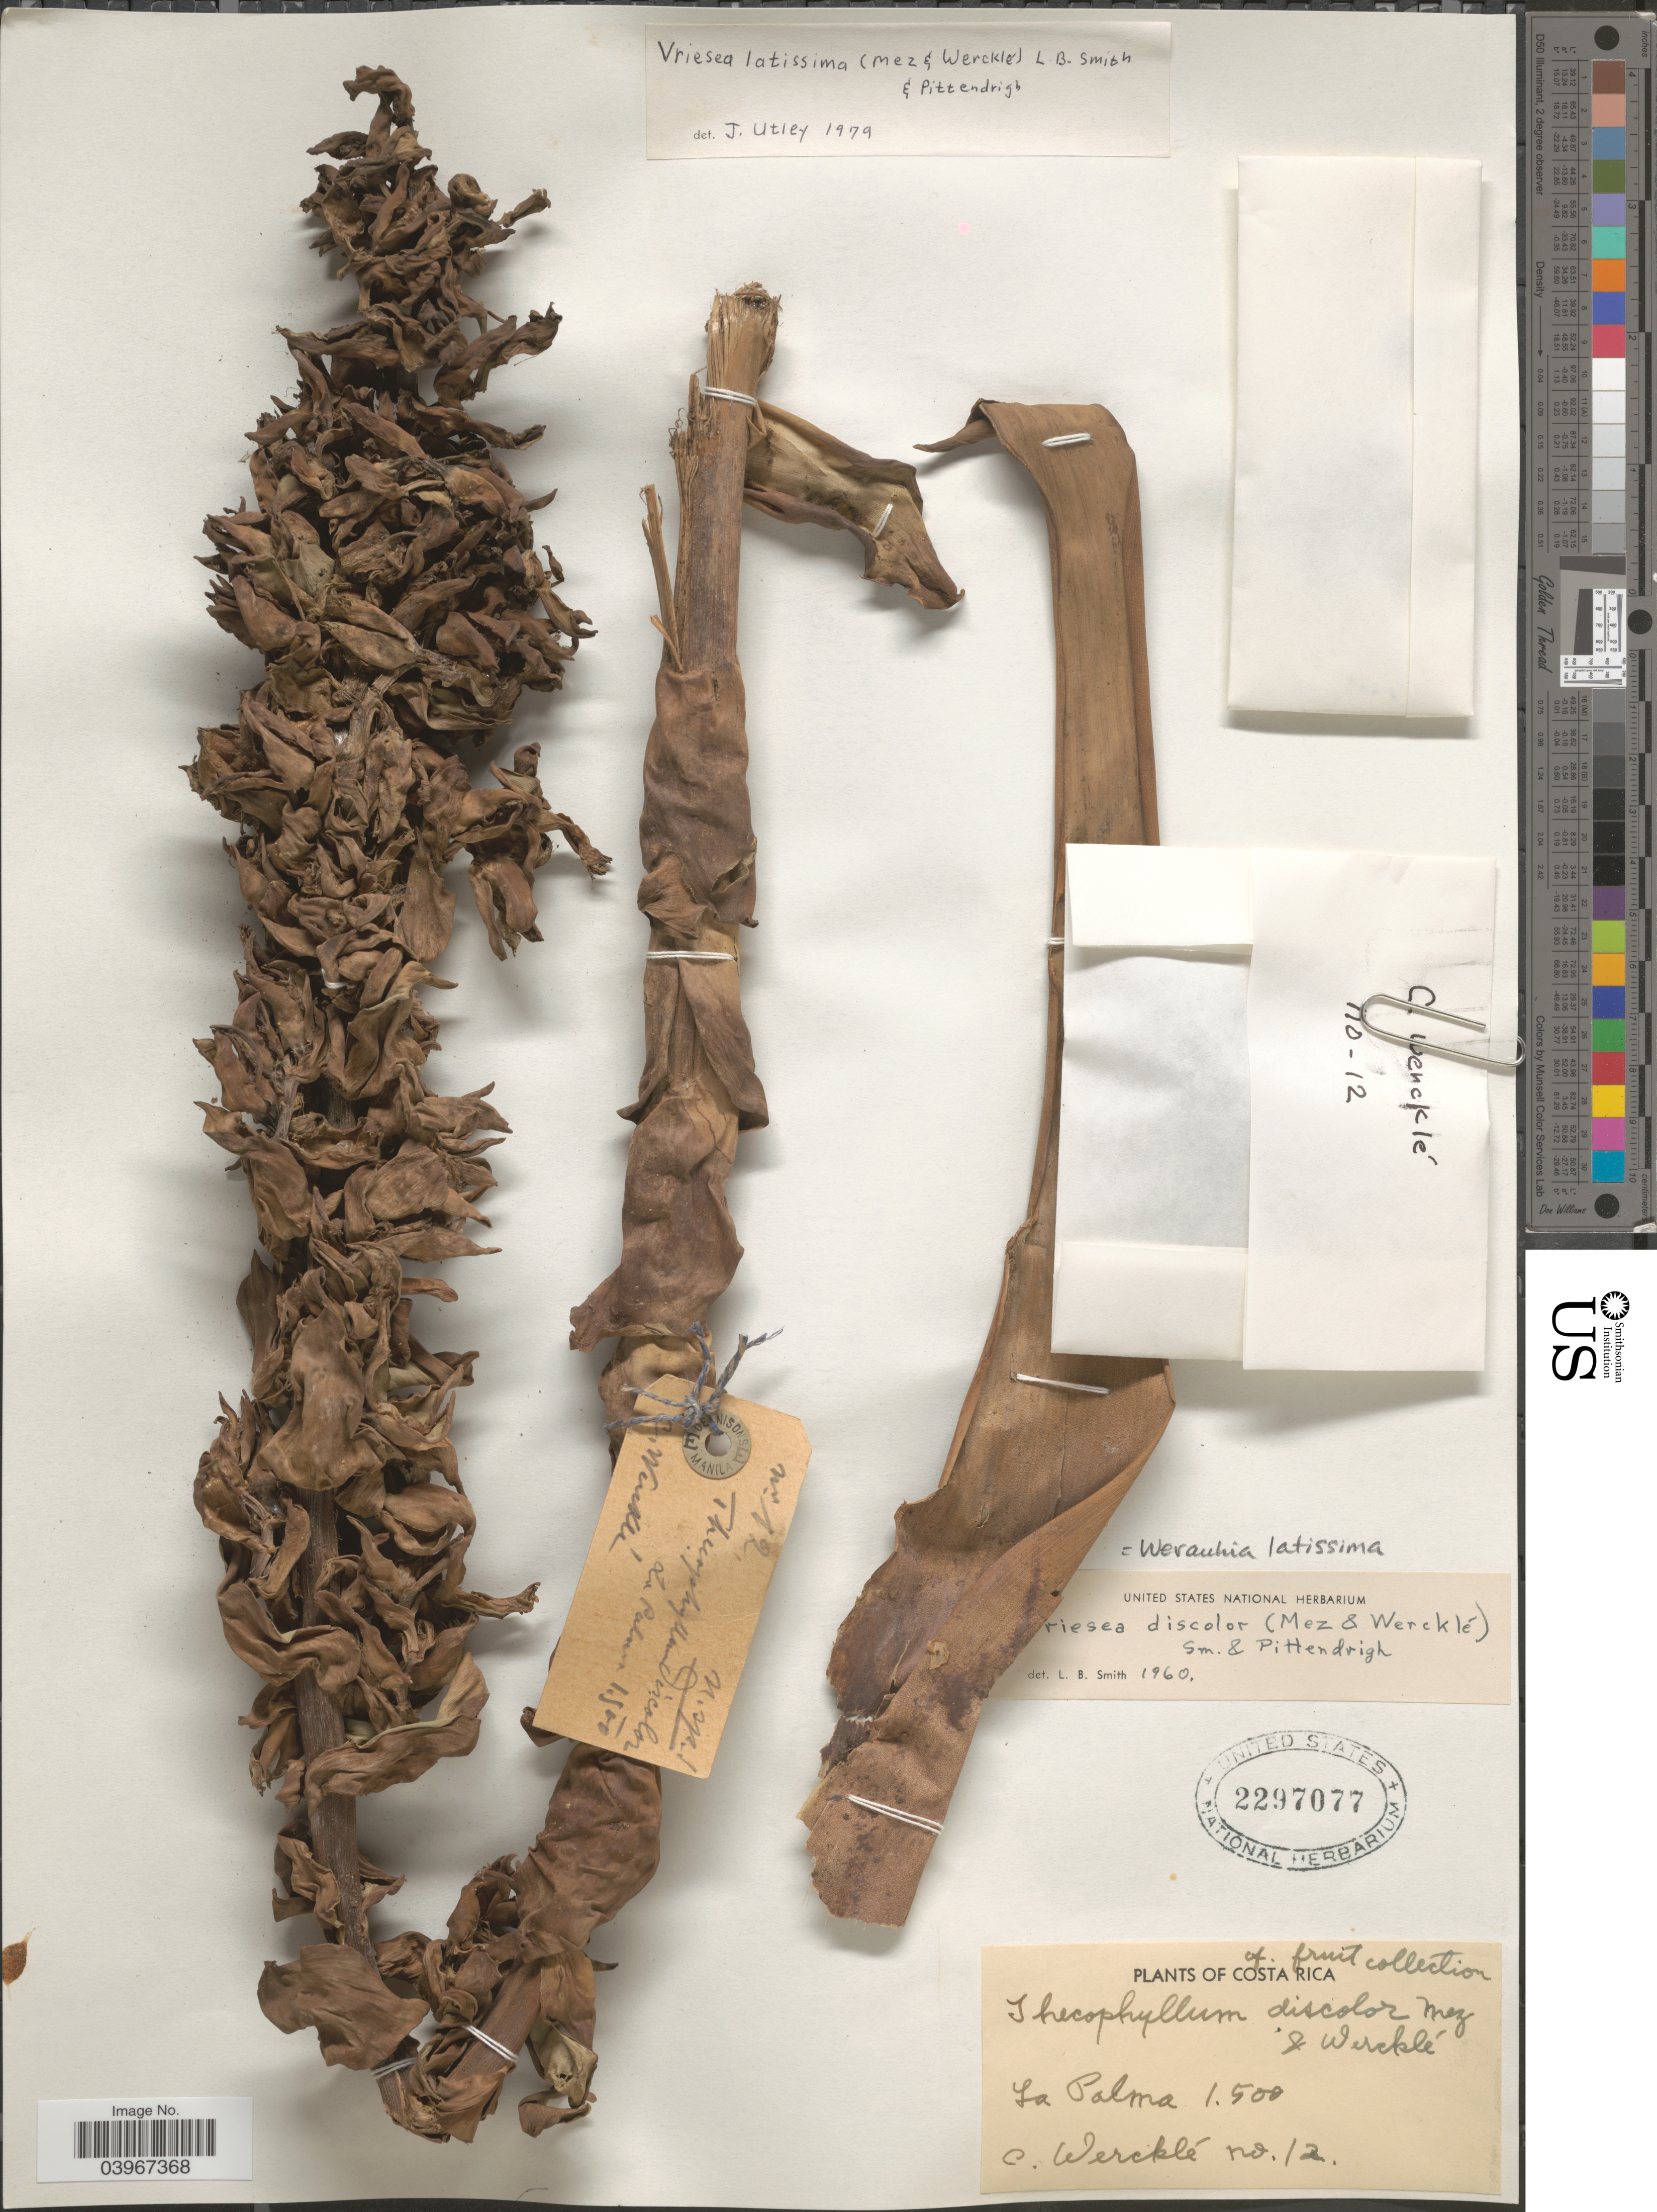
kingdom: Plantae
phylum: Tracheophyta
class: Liliopsida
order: Poales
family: Bromeliaceae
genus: Werauhia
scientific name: Werauhia latissima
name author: (Mez & Wercklé) J.R. Grant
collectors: C. Wercklé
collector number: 12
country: Costa Rica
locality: La Palma.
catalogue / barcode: US 2297077